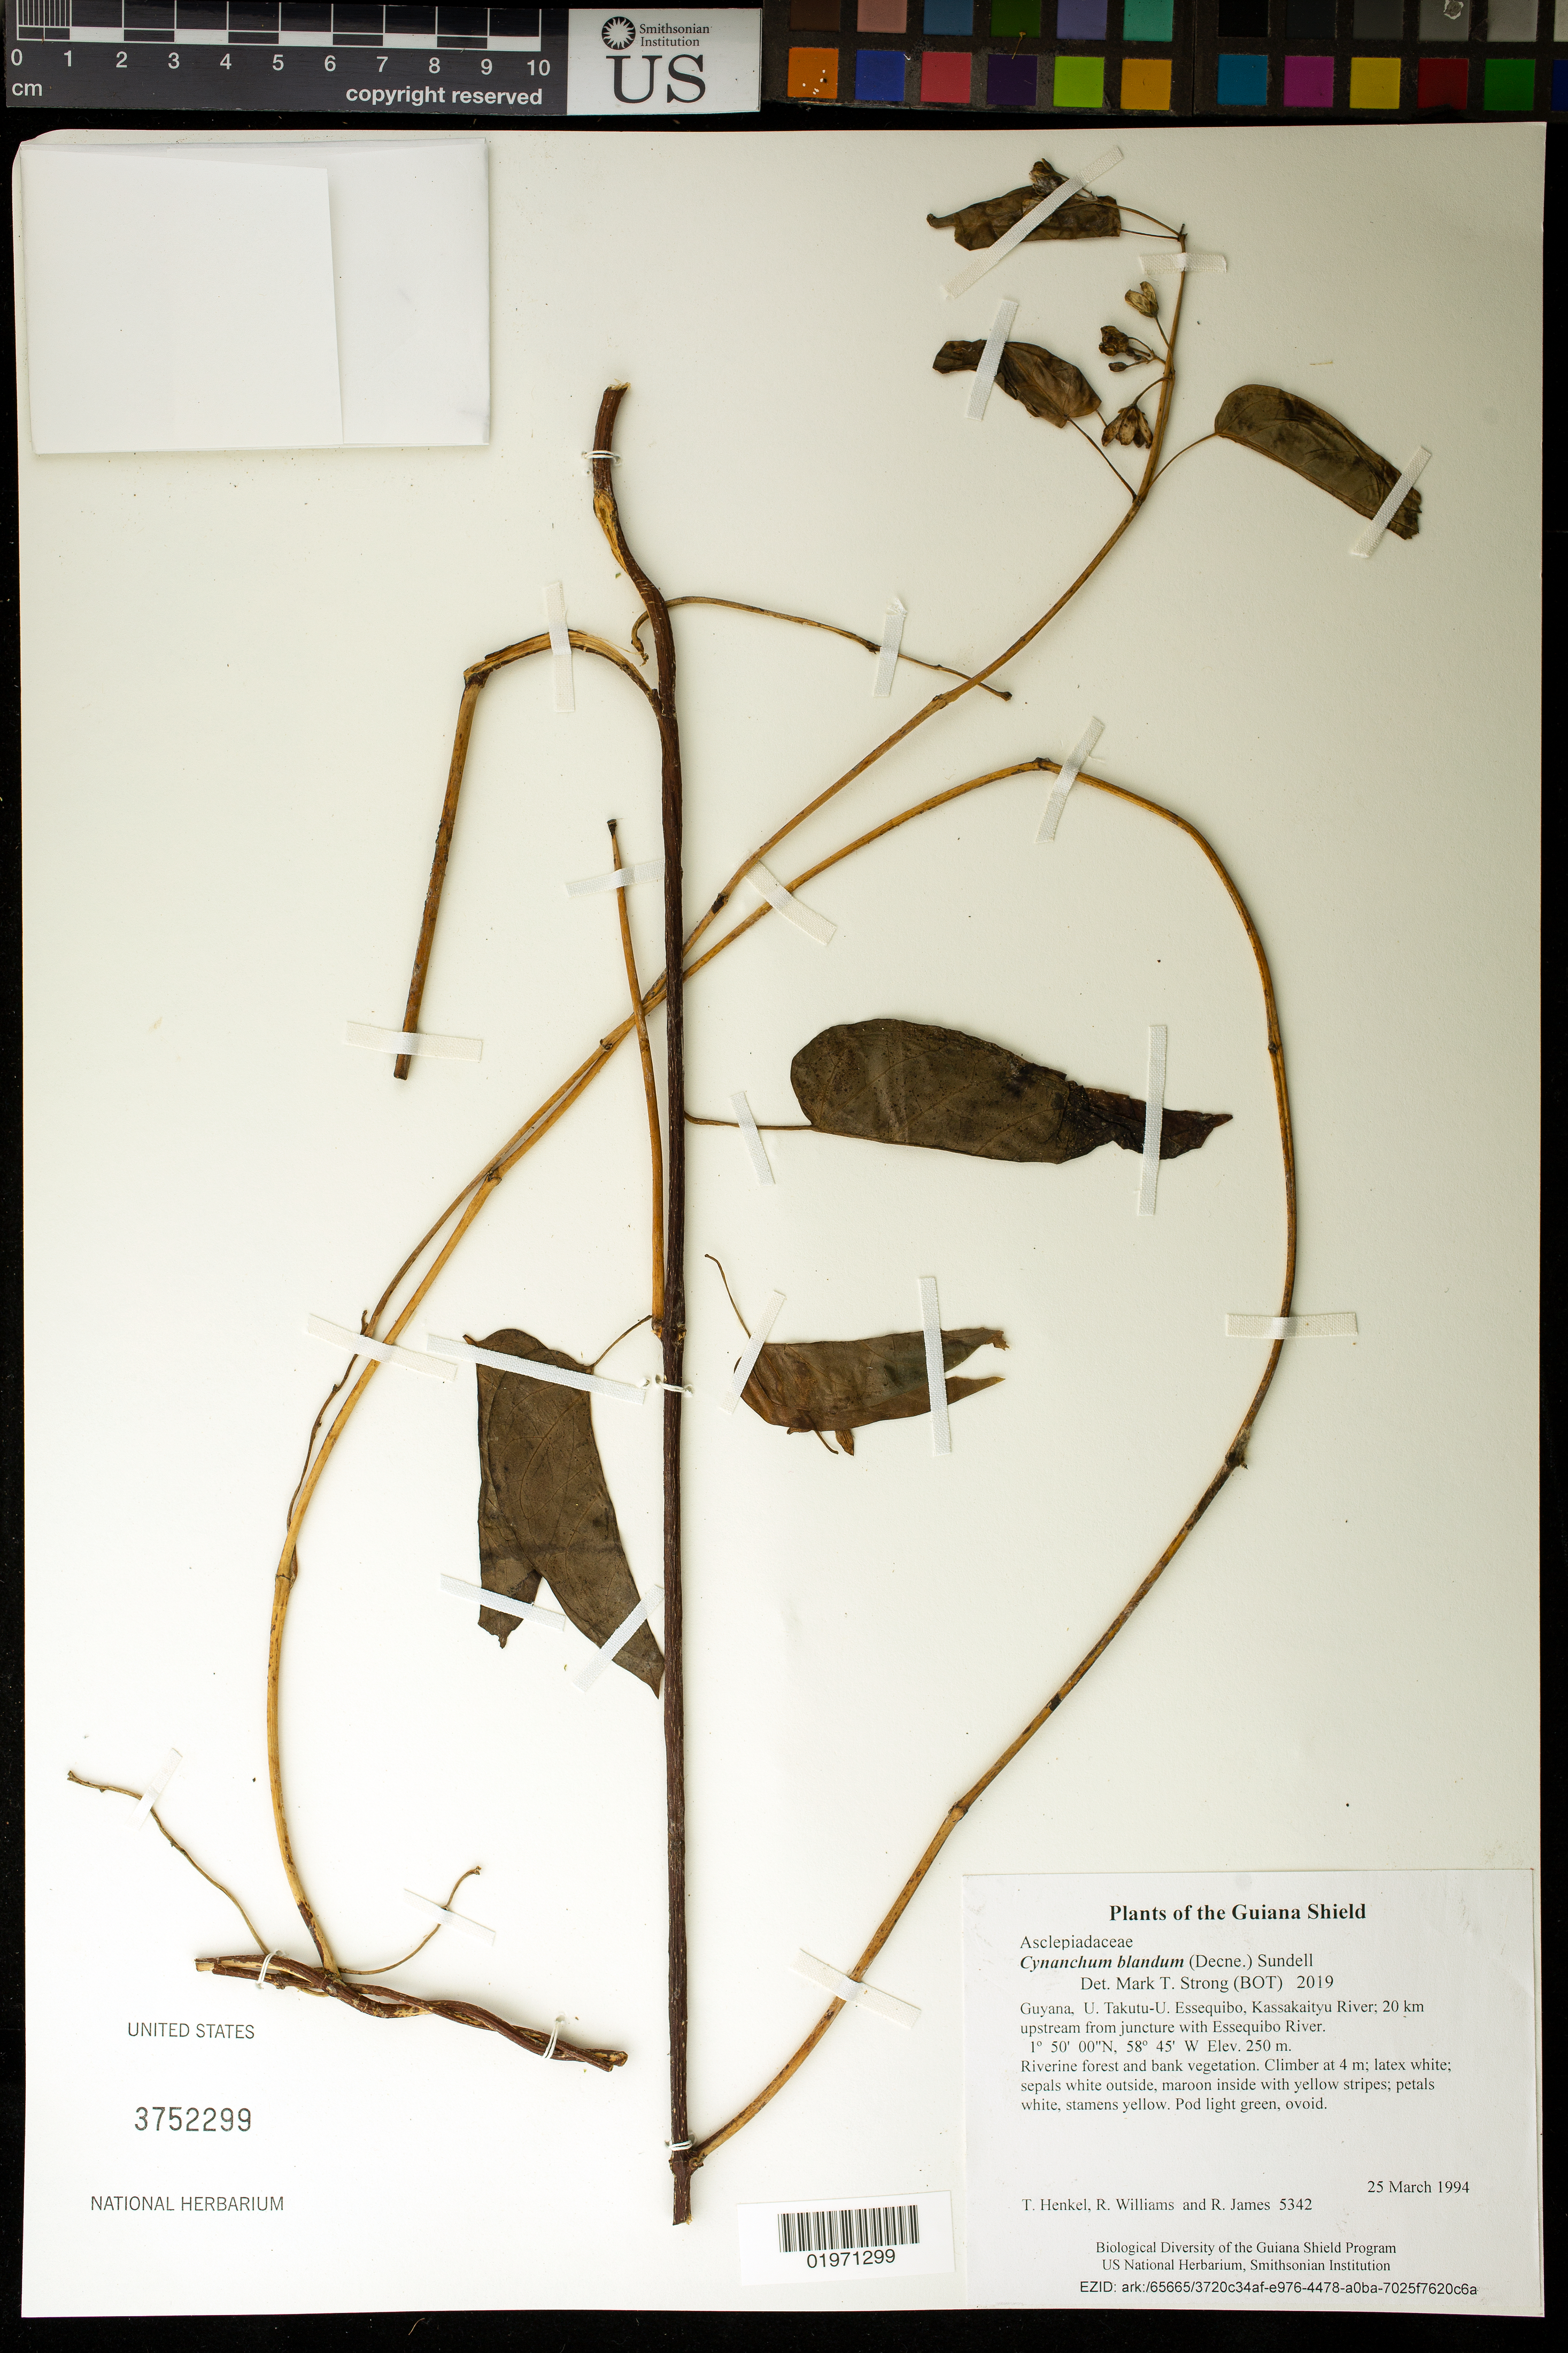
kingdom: Plantae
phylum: Tracheophyta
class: Magnoliopsida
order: Gentianales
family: Apocynaceae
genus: Cynanchum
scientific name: Cynanchum blandum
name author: (Decne.) Sundell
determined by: Strong, Mark T., (BOT), Smithsonian Institution - National Museum of Natural History (UNITED STATES)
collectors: T. Henkel, R. Williams & R. James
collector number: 5342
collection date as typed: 25 March 1994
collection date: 1994-03-25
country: Guyana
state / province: U. Takutu-U. Essequibo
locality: Kassakaityu River; 20 km upstream from juncture with Essequibo River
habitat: Riverine forest and bank vegetation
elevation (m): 250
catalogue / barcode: US 3752299